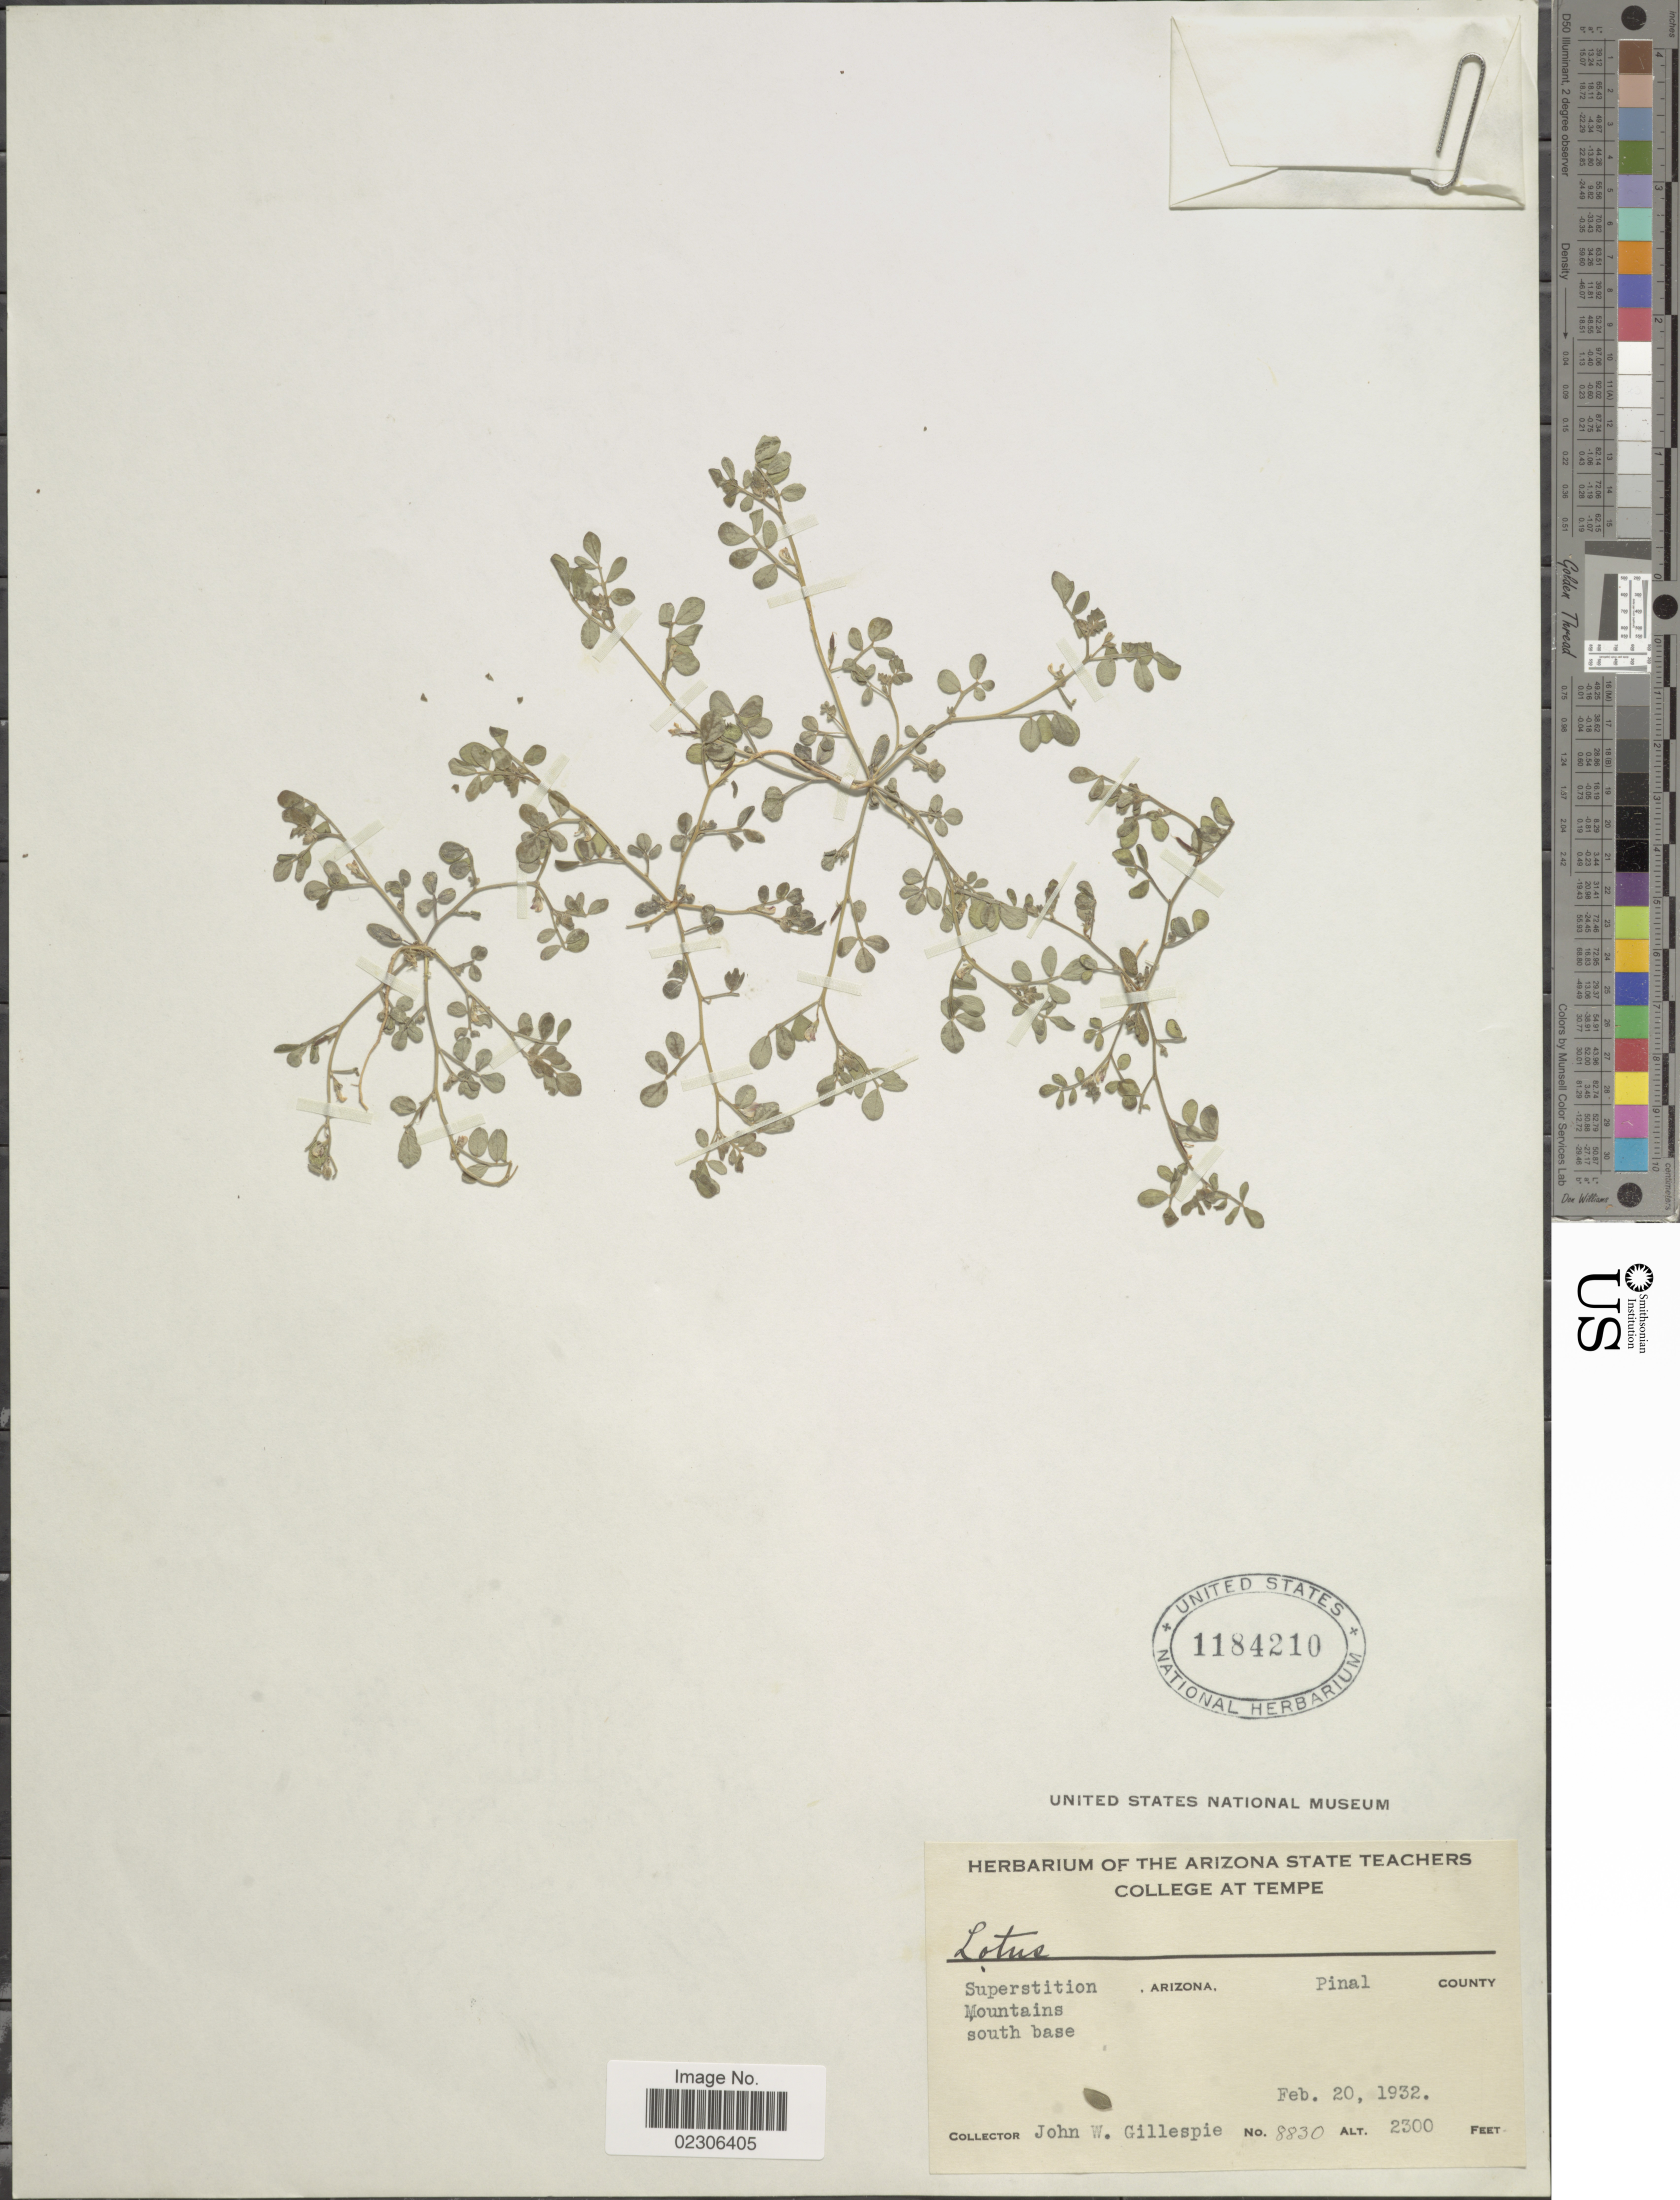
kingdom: Plantae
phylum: Tracheophyta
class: Magnoliopsida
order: Fabales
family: Fabaceae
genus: Lotus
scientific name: Lotus sp.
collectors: J. W. Gillespie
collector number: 8830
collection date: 1932-02-20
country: United States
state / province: Arizona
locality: Superstition Mountains south base, Arizona, Pinal County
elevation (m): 701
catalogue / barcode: US 1184210